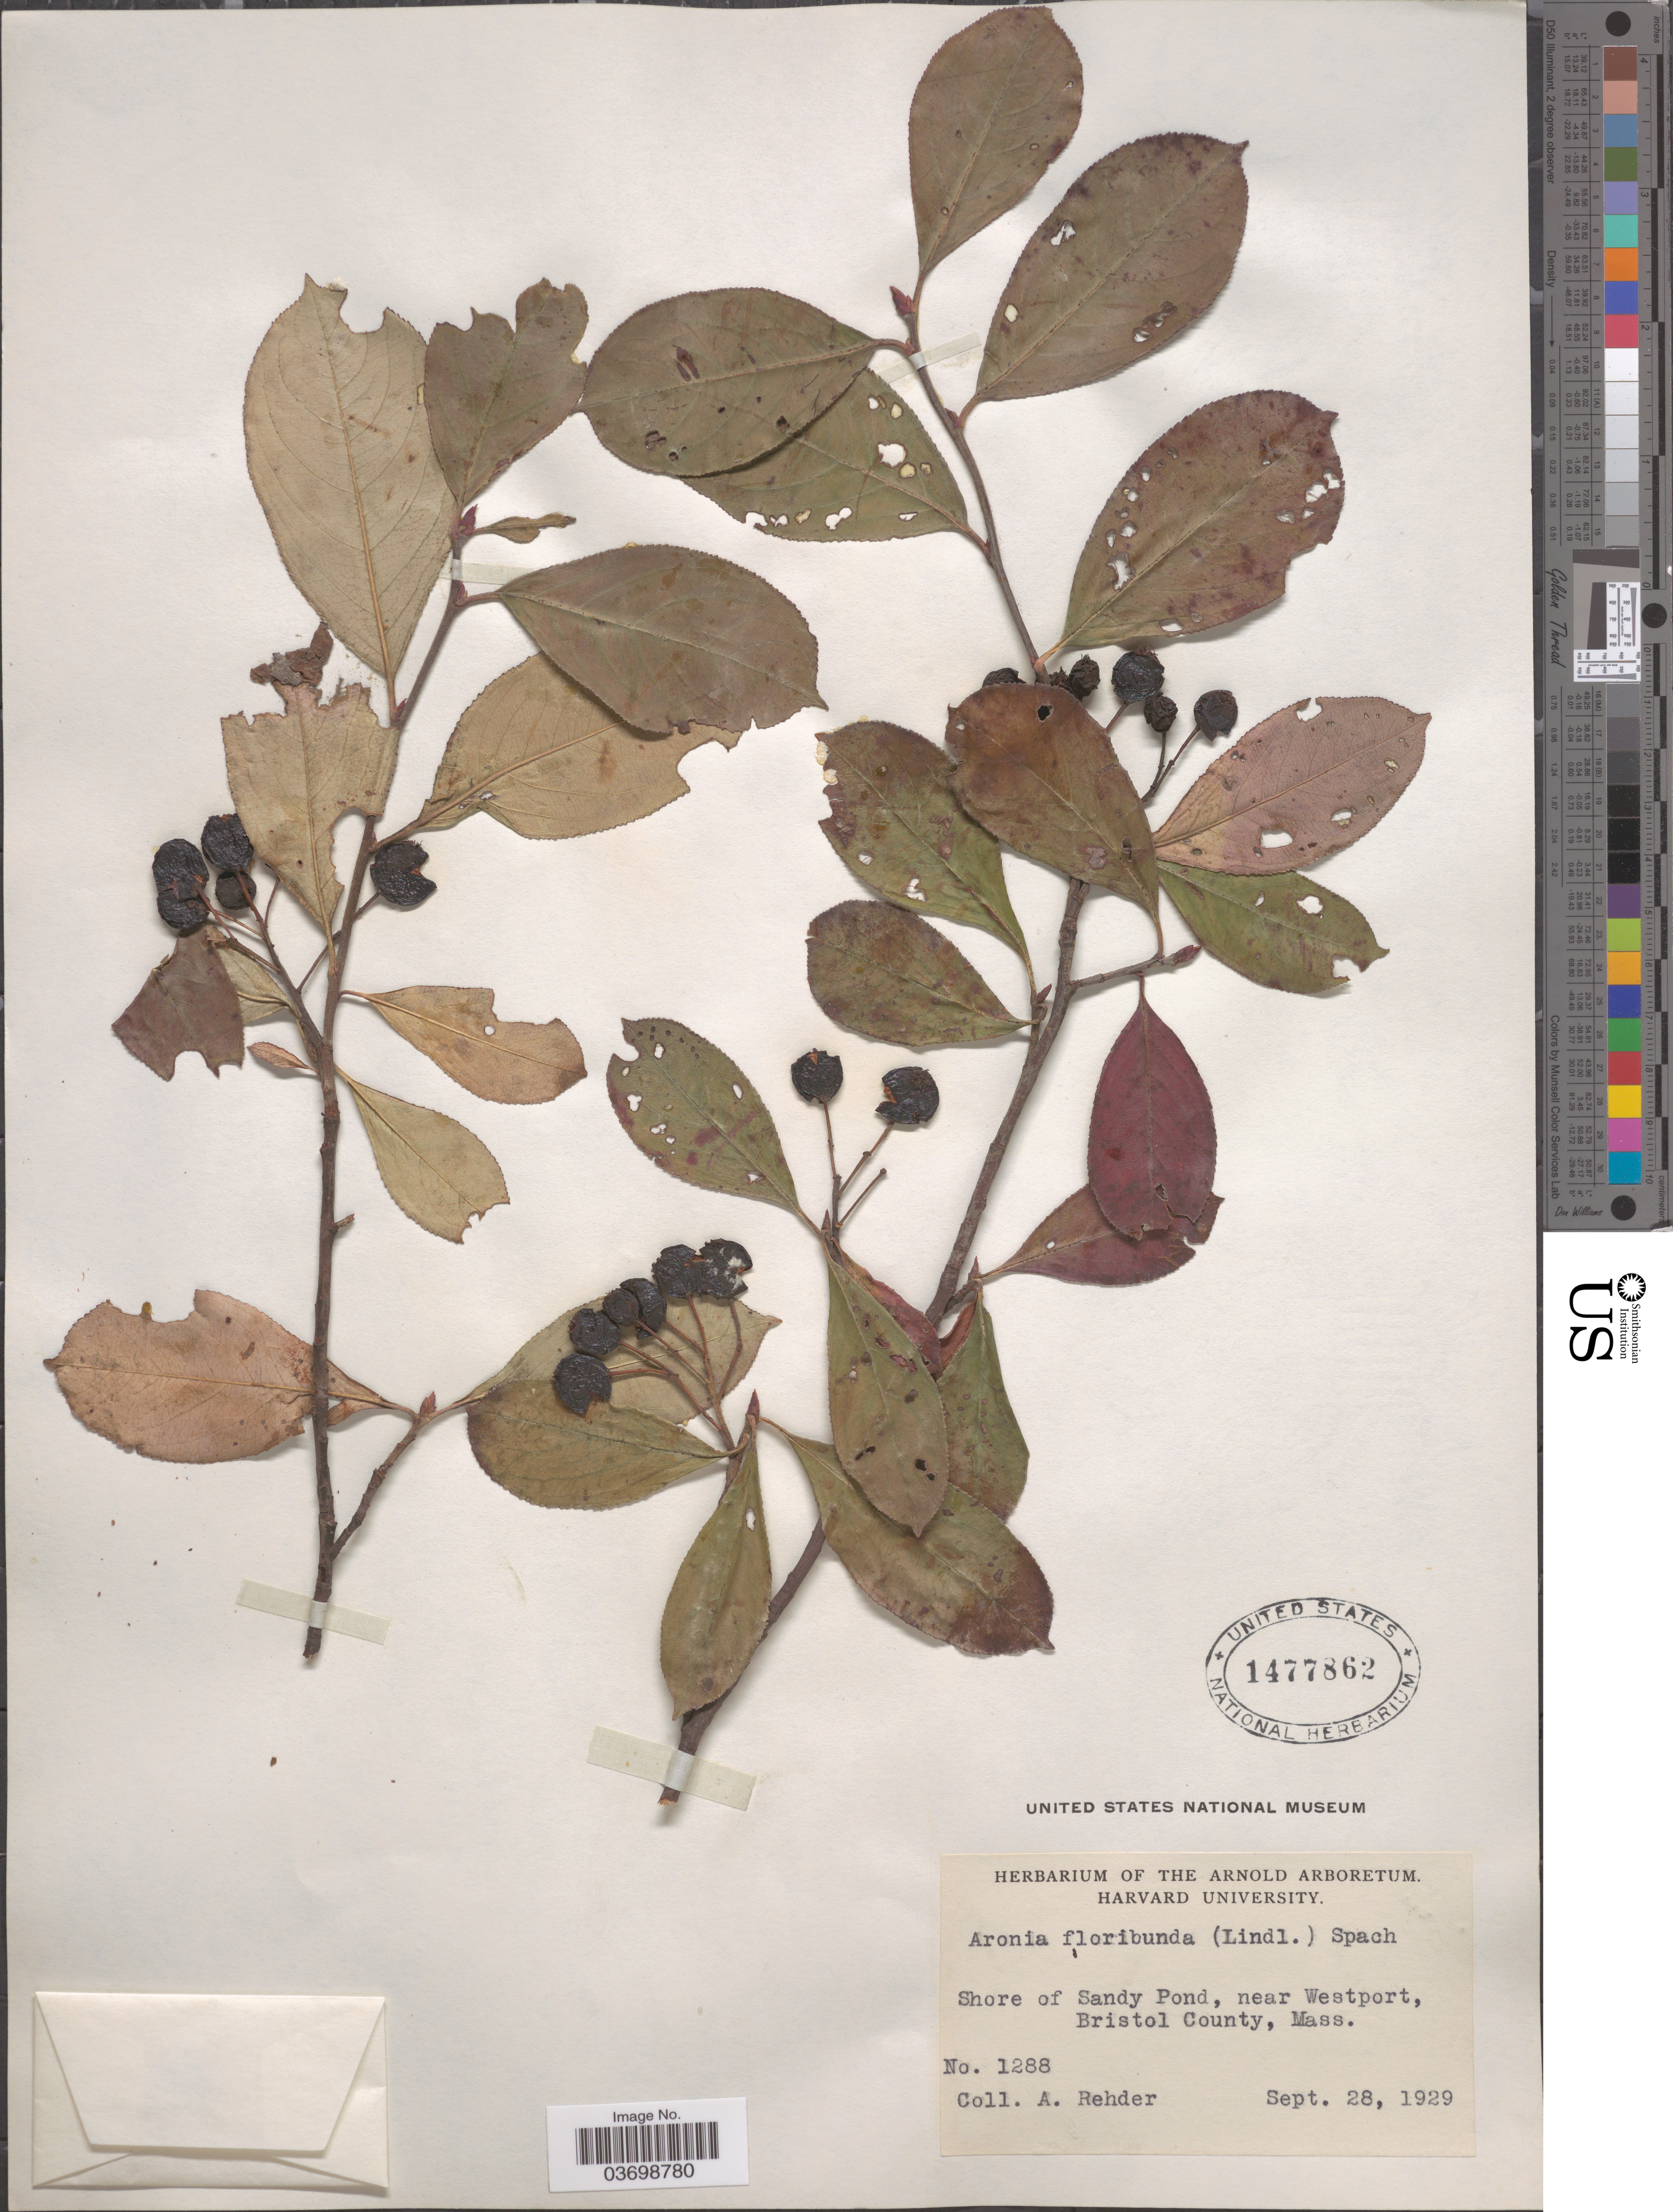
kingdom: Plantae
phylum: Tracheophyta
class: Magnoliopsida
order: Rosales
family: Rosaceae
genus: Aronia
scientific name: Aronia x prunifolia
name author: (Marshall) Rehder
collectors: A. Rehder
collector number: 1288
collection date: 1929-09-28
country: United States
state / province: Massachusetts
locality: Shore of Sandy Pond, near Westport, Bristol County.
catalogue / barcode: US 1477862